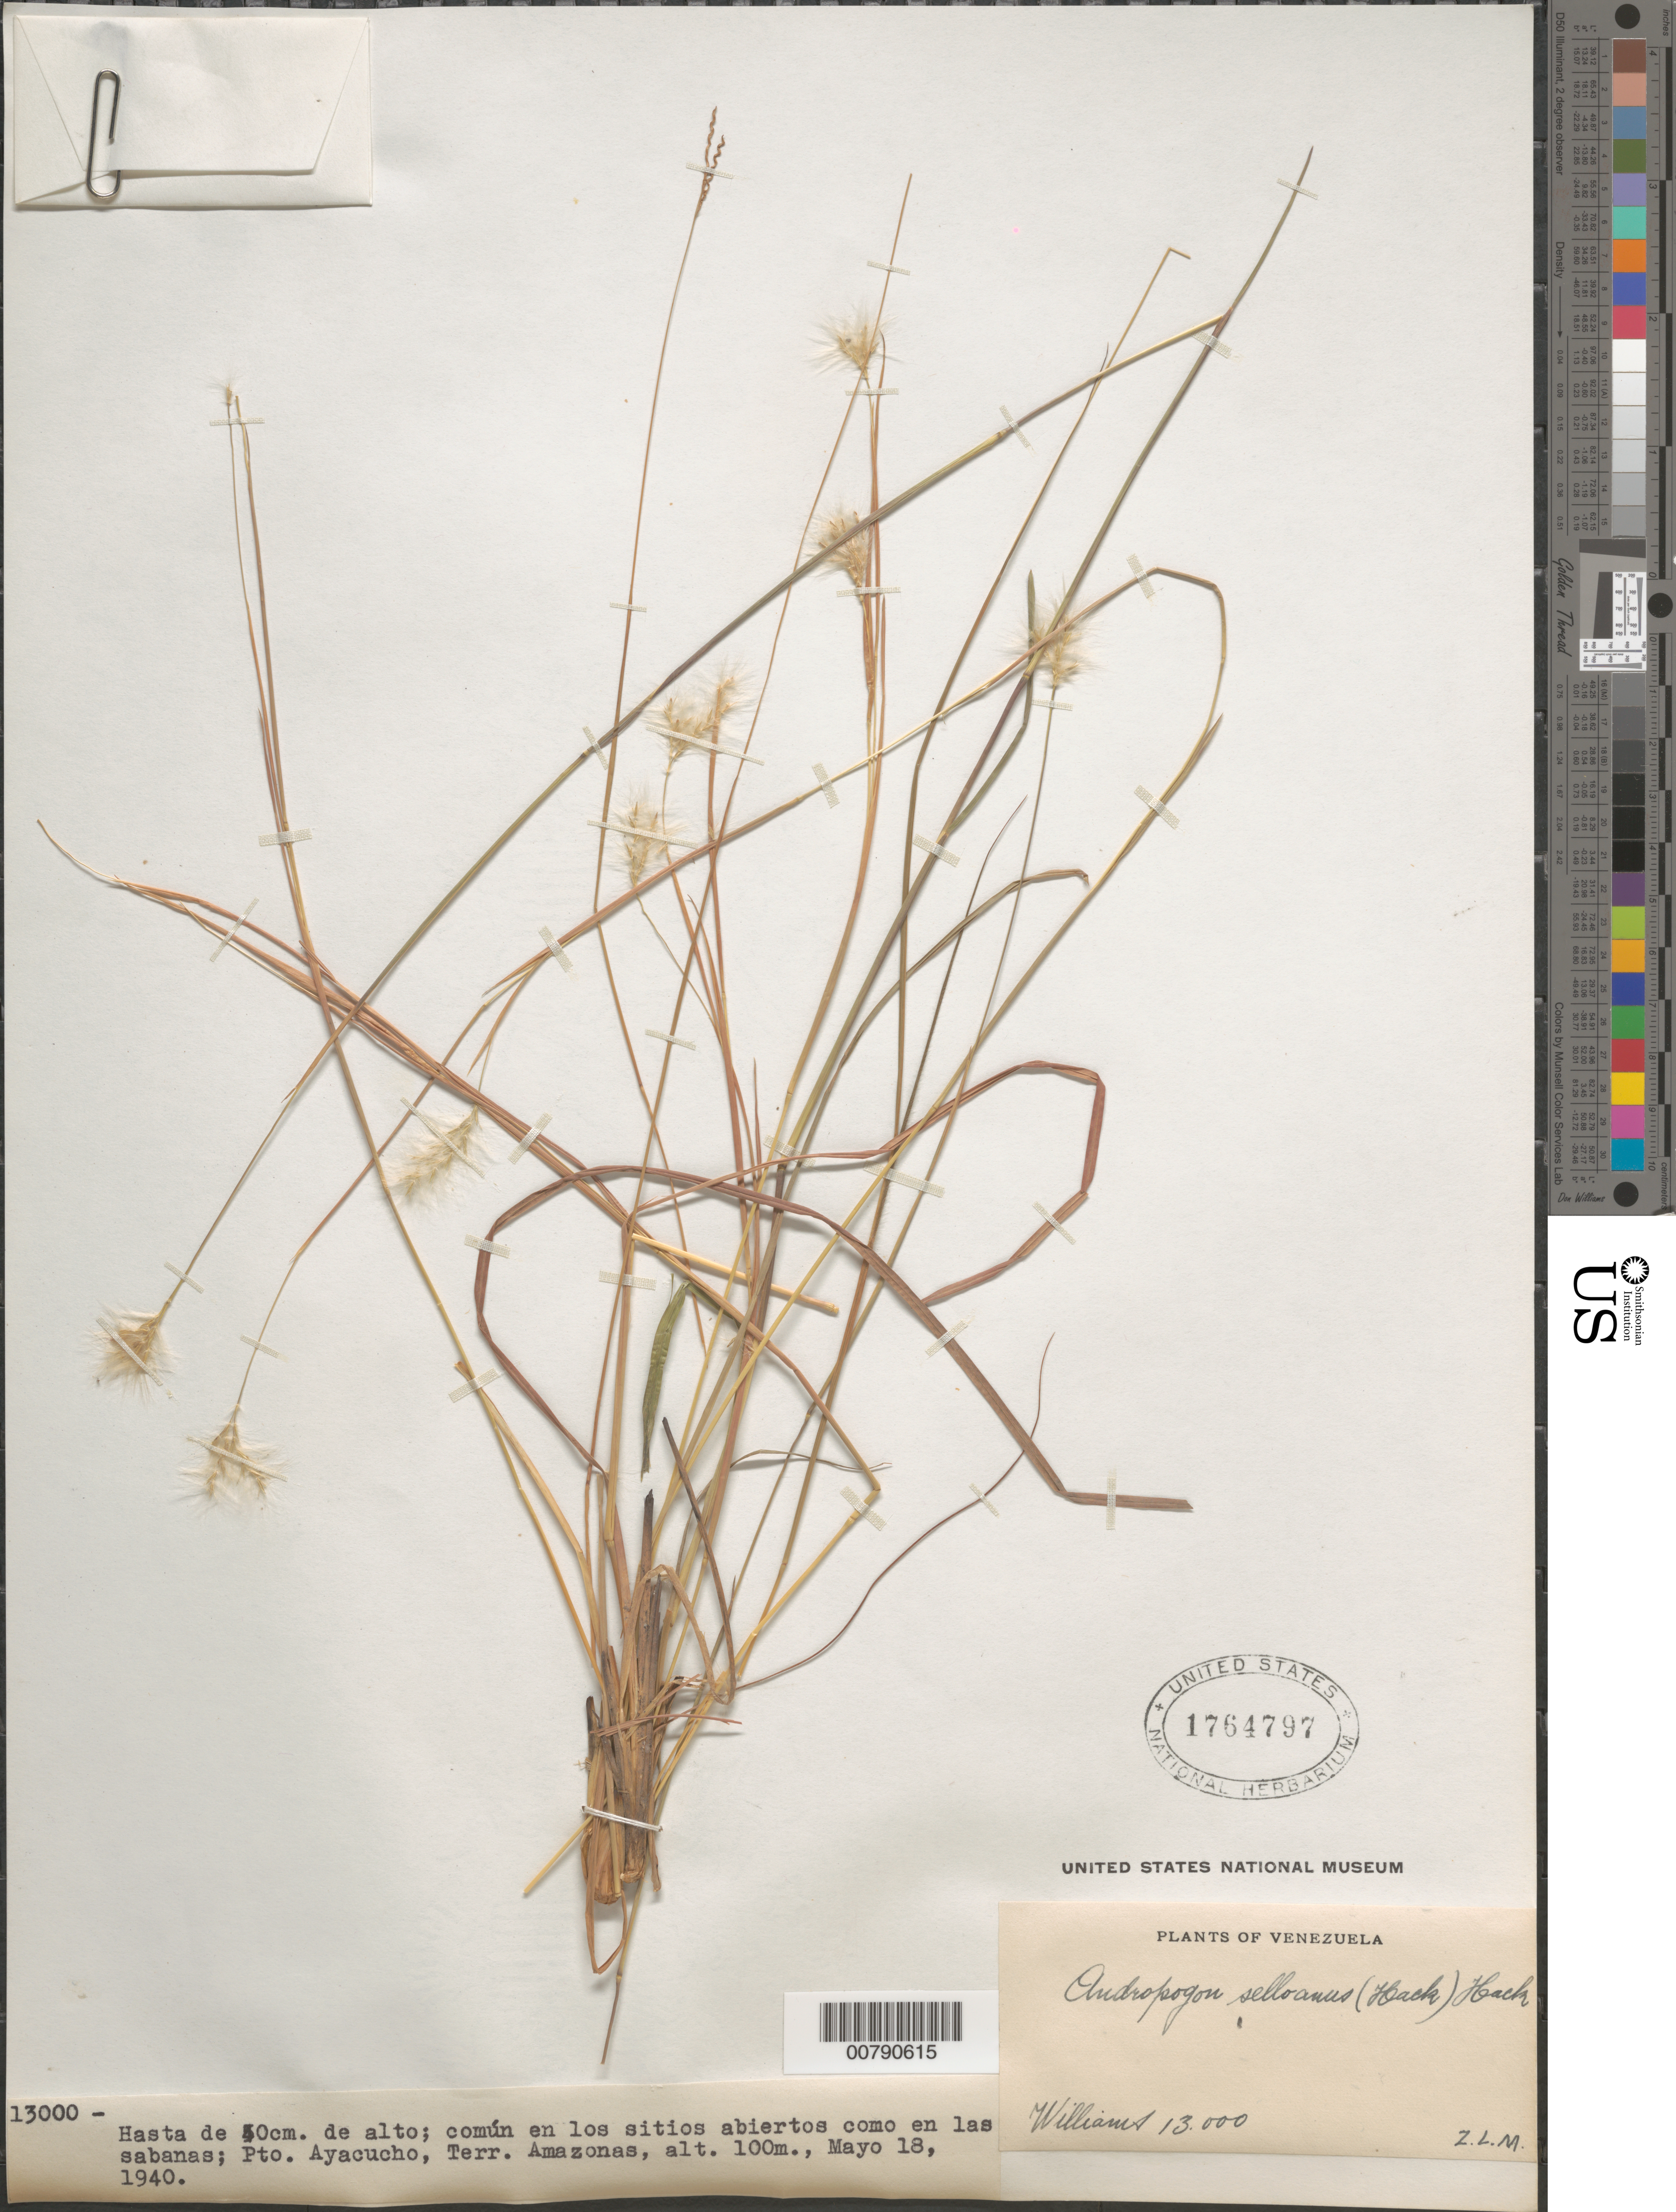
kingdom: Plantae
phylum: Tracheophyta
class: Liliopsida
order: Poales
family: Poaceae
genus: Andropogon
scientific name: Andropogon selloanus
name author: (Hack.) Hack.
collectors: Ll. Williams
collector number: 13000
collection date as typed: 18-May-40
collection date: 1940-05-18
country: Venezuela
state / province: Amazonas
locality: Puerto Ayacucho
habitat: Sitios abiertos como en las sabanas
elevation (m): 100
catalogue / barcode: US 1764797